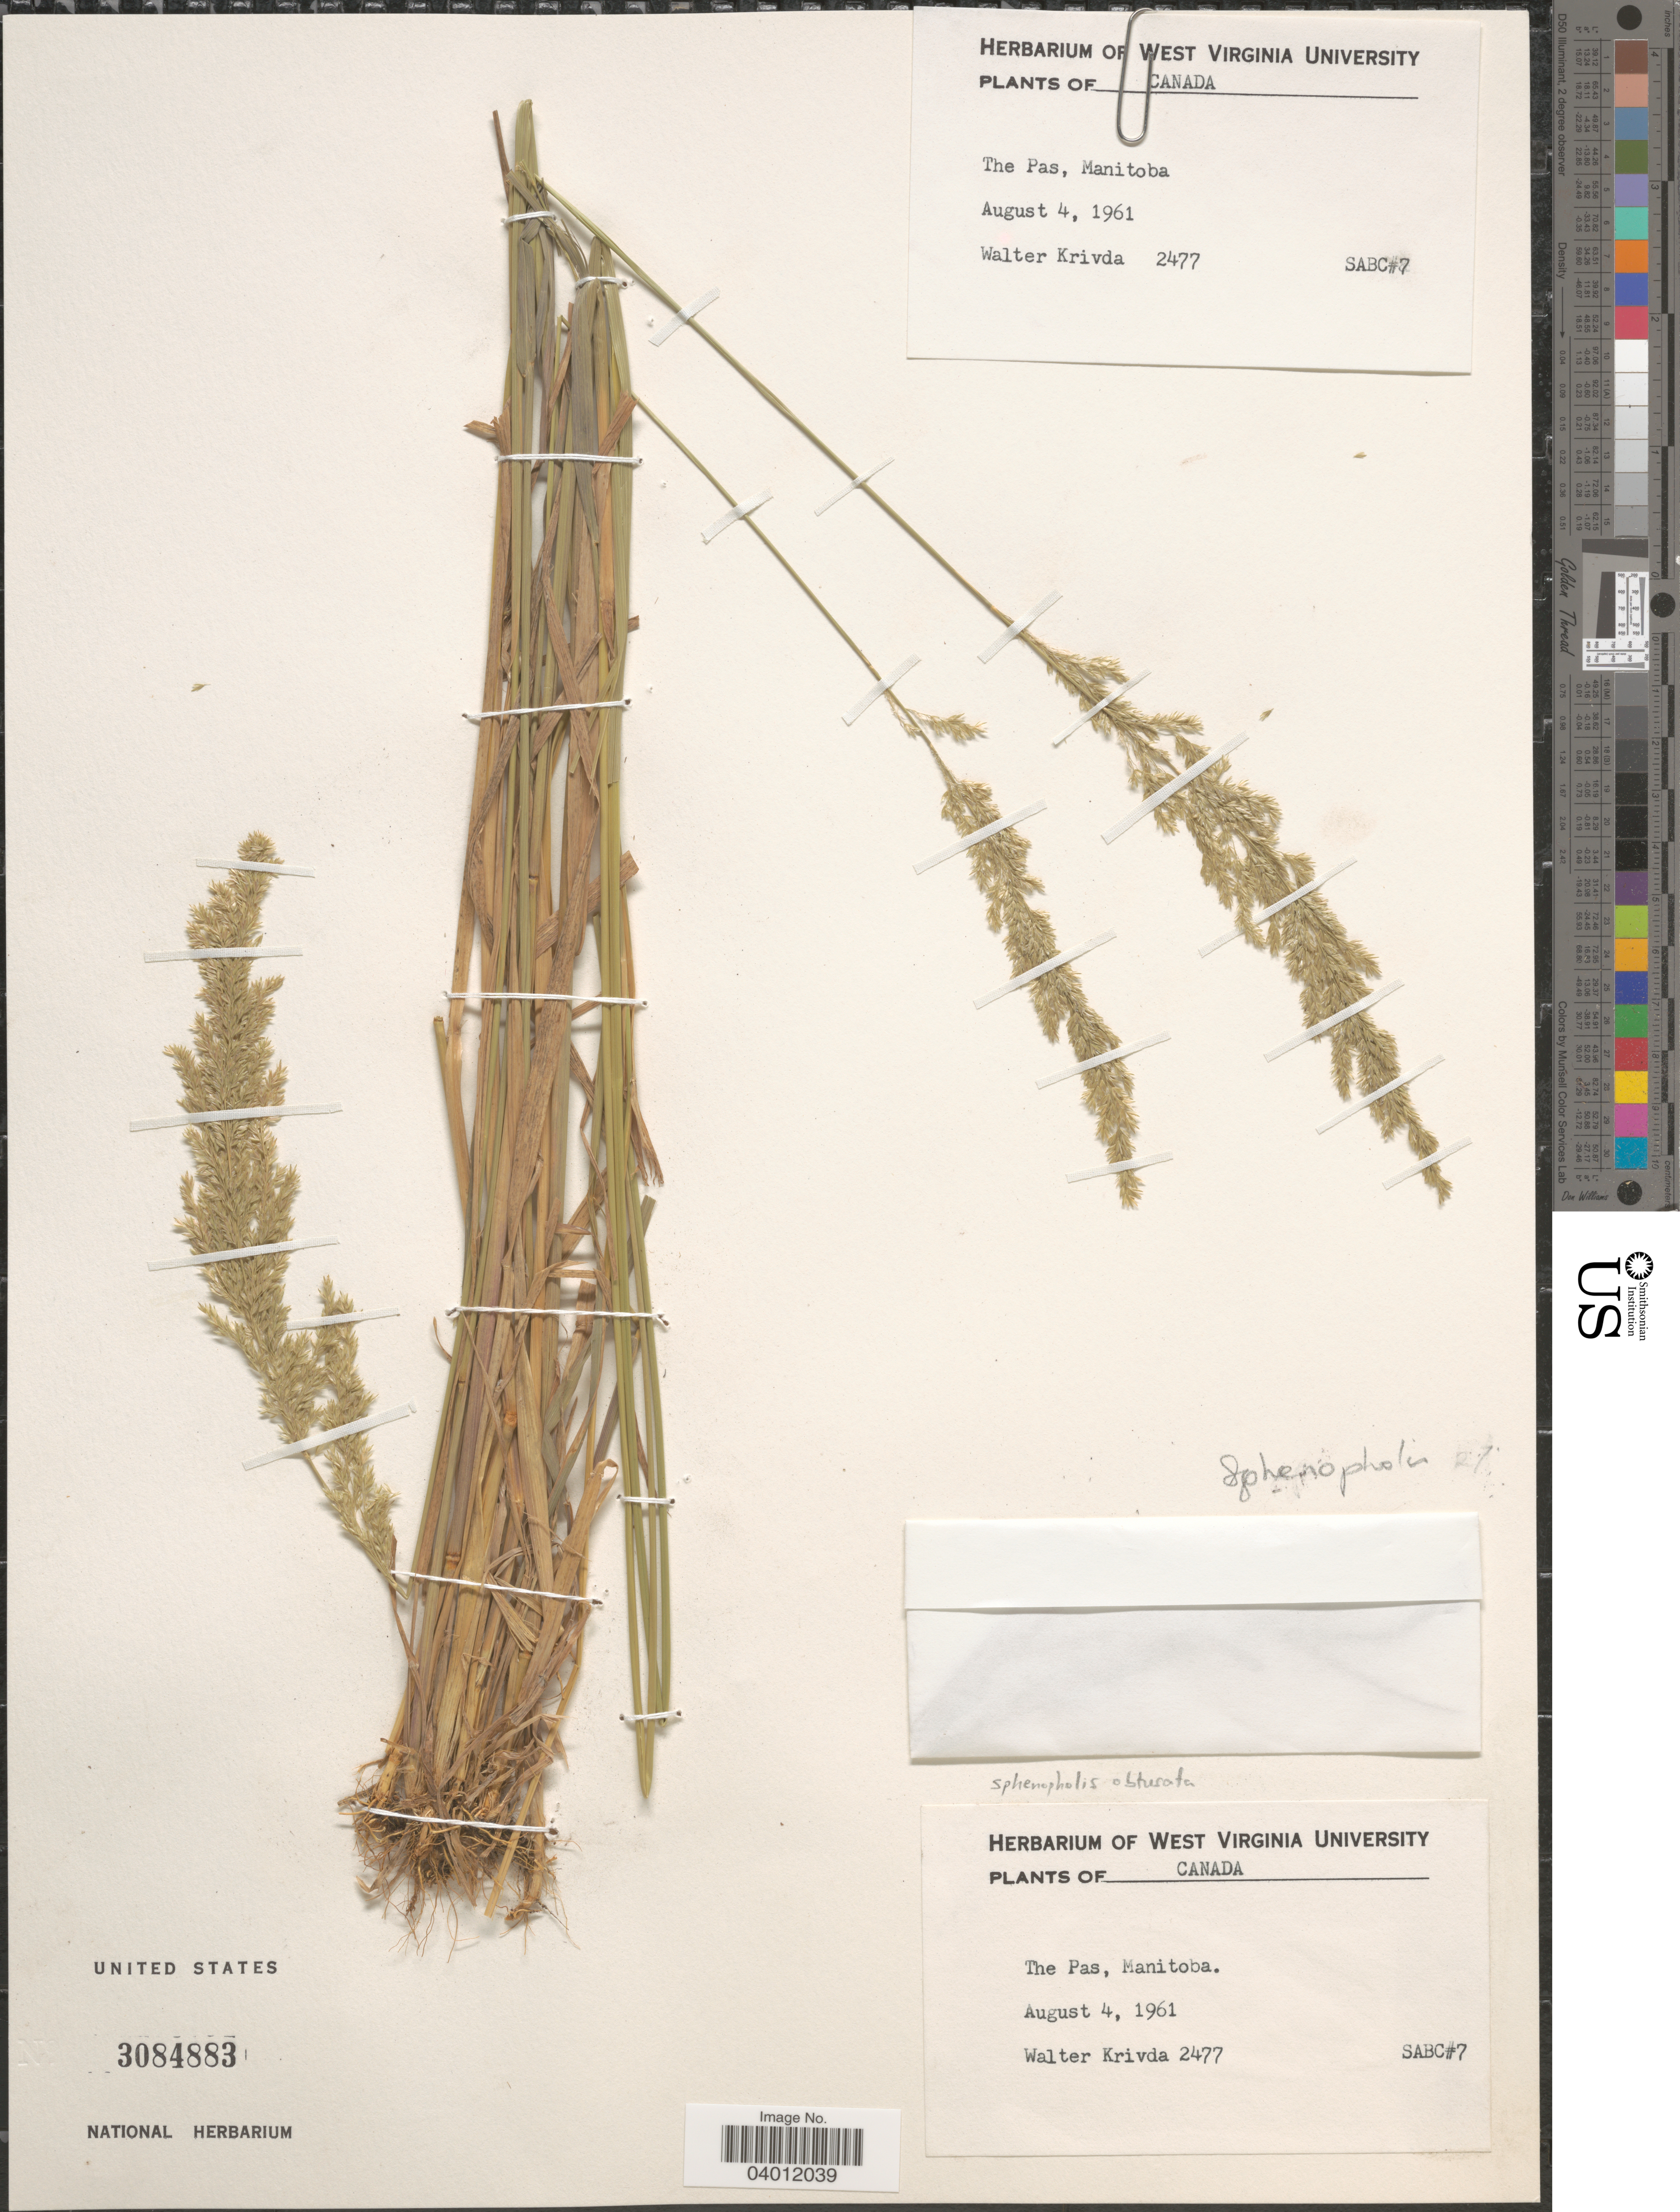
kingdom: Plantae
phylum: Tracheophyta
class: Liliopsida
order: Poales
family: Poaceae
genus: Sphenopholis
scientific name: Sphenopholis sp.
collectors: W. Krivda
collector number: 2477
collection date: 1961-08-04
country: Canada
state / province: Manitoba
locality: The Pas.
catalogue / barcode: US 3084883